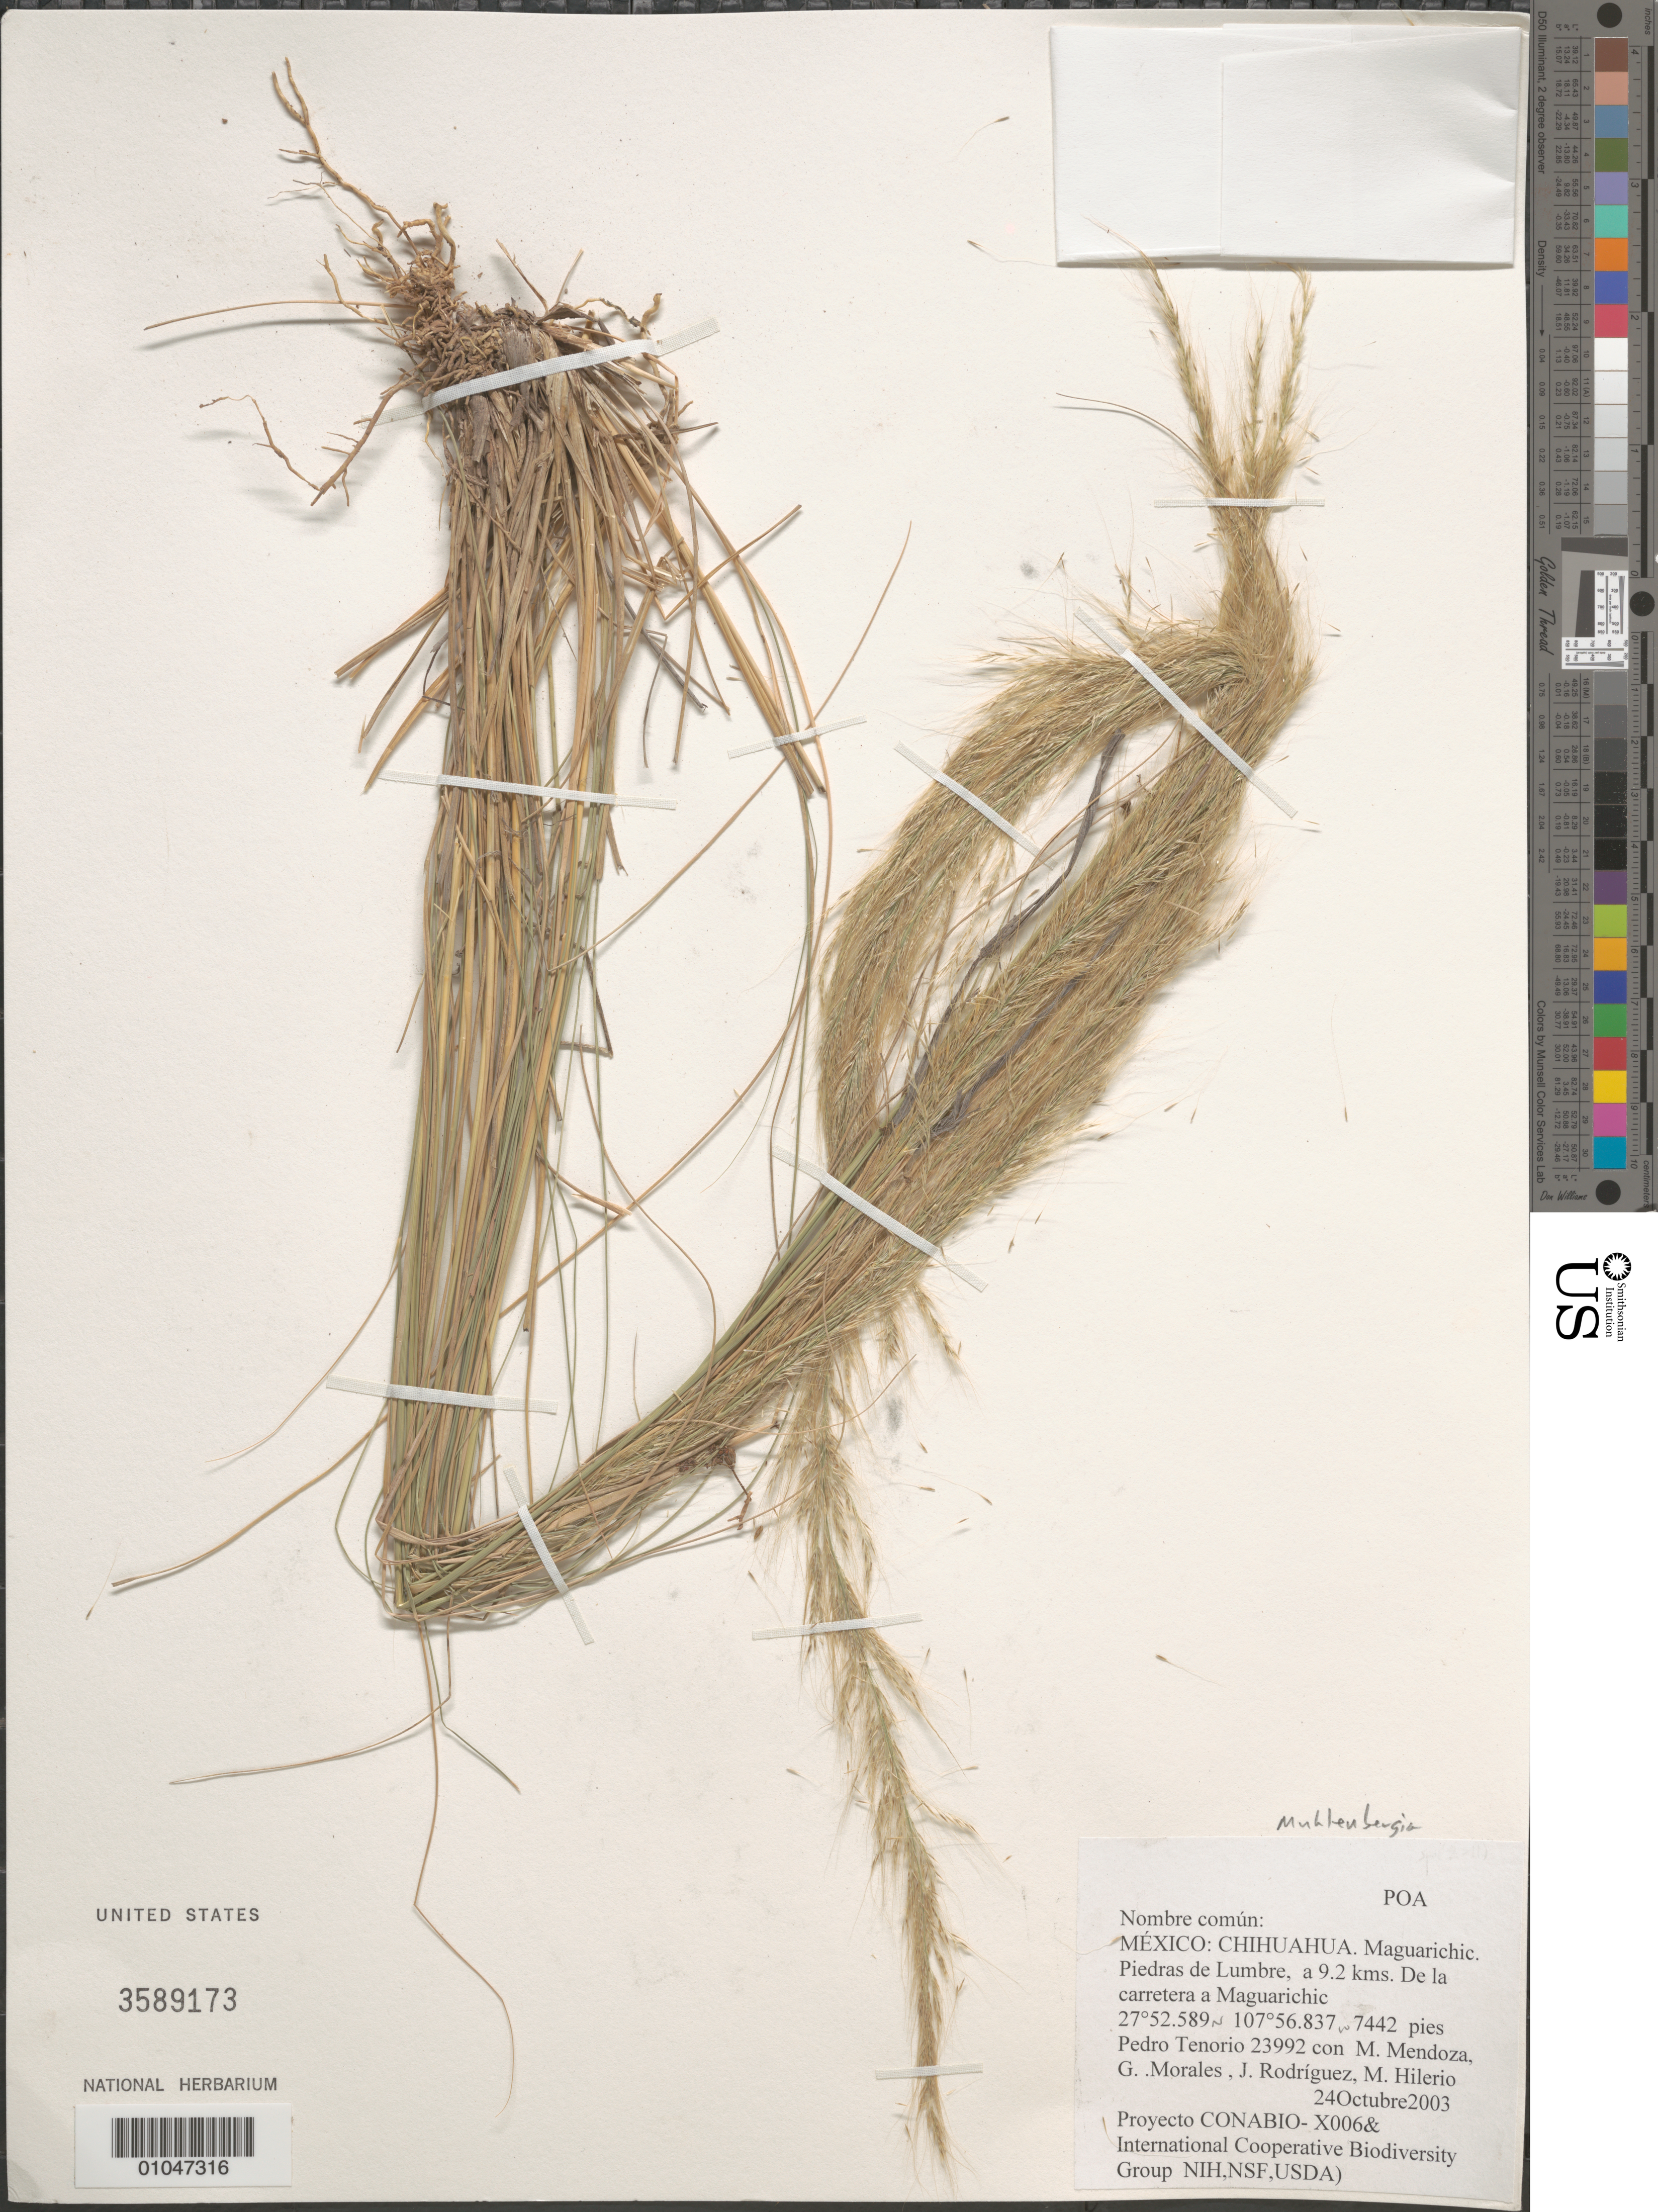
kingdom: Plantae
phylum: Tracheophyta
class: Liliopsida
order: Poales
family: Poaceae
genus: Muhlenbergia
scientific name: Muhlenbergia sp.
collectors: P. Tenorio L., M. Mendoza Garcia, G. Morales, J. Rodríguez & M. Hilerio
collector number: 23992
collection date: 2003-10-24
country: Mexico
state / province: Chihuahua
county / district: Maguarichi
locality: Piedras de Lumbre, a 9.2 kms de la carretera a Maguarichic.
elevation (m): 2268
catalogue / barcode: US 3589173